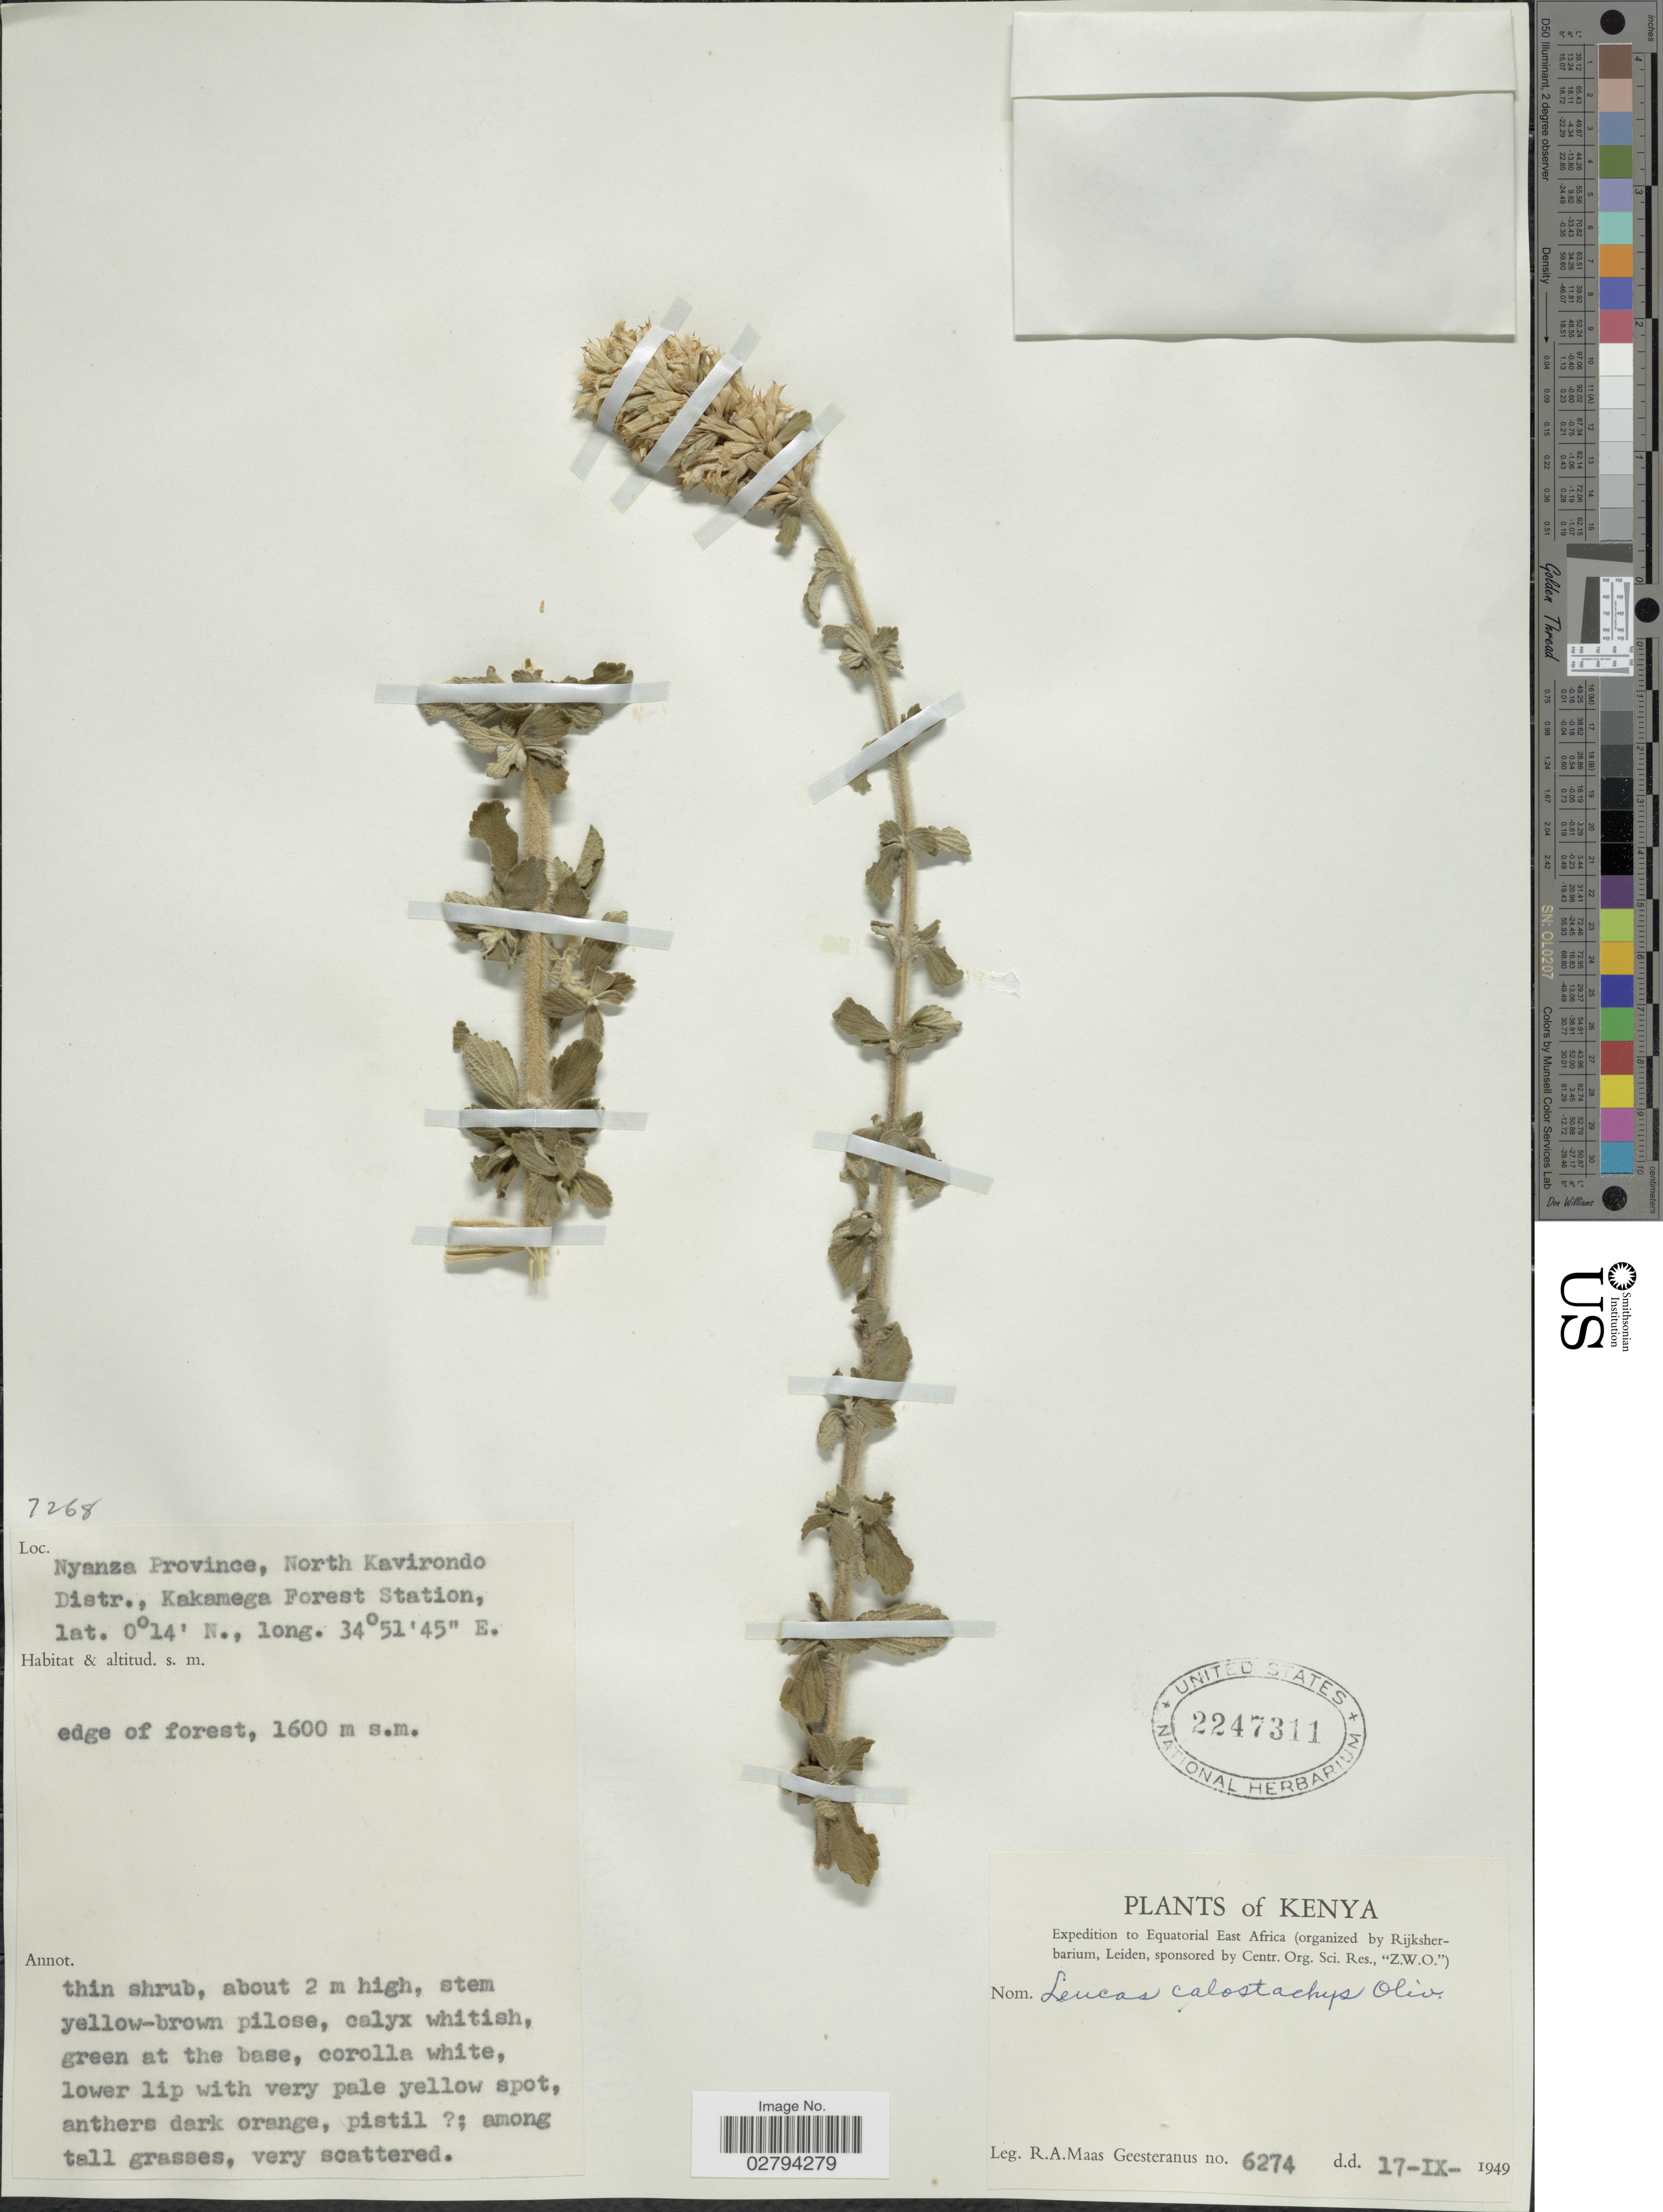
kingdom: Plantae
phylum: Tracheophyta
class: Magnoliopsida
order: Lamiales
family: Lamiaceae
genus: Leucas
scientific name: Leucas calostachys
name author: Oliv.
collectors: R. A. Maas Geesteranus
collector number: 6274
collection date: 1949-09-17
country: Kenya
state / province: Kisumu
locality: Nyanza Province, North Kavirondo Distr., Kakamega Forest Station. Equatorial East Africa.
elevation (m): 1600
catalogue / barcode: US 2247311